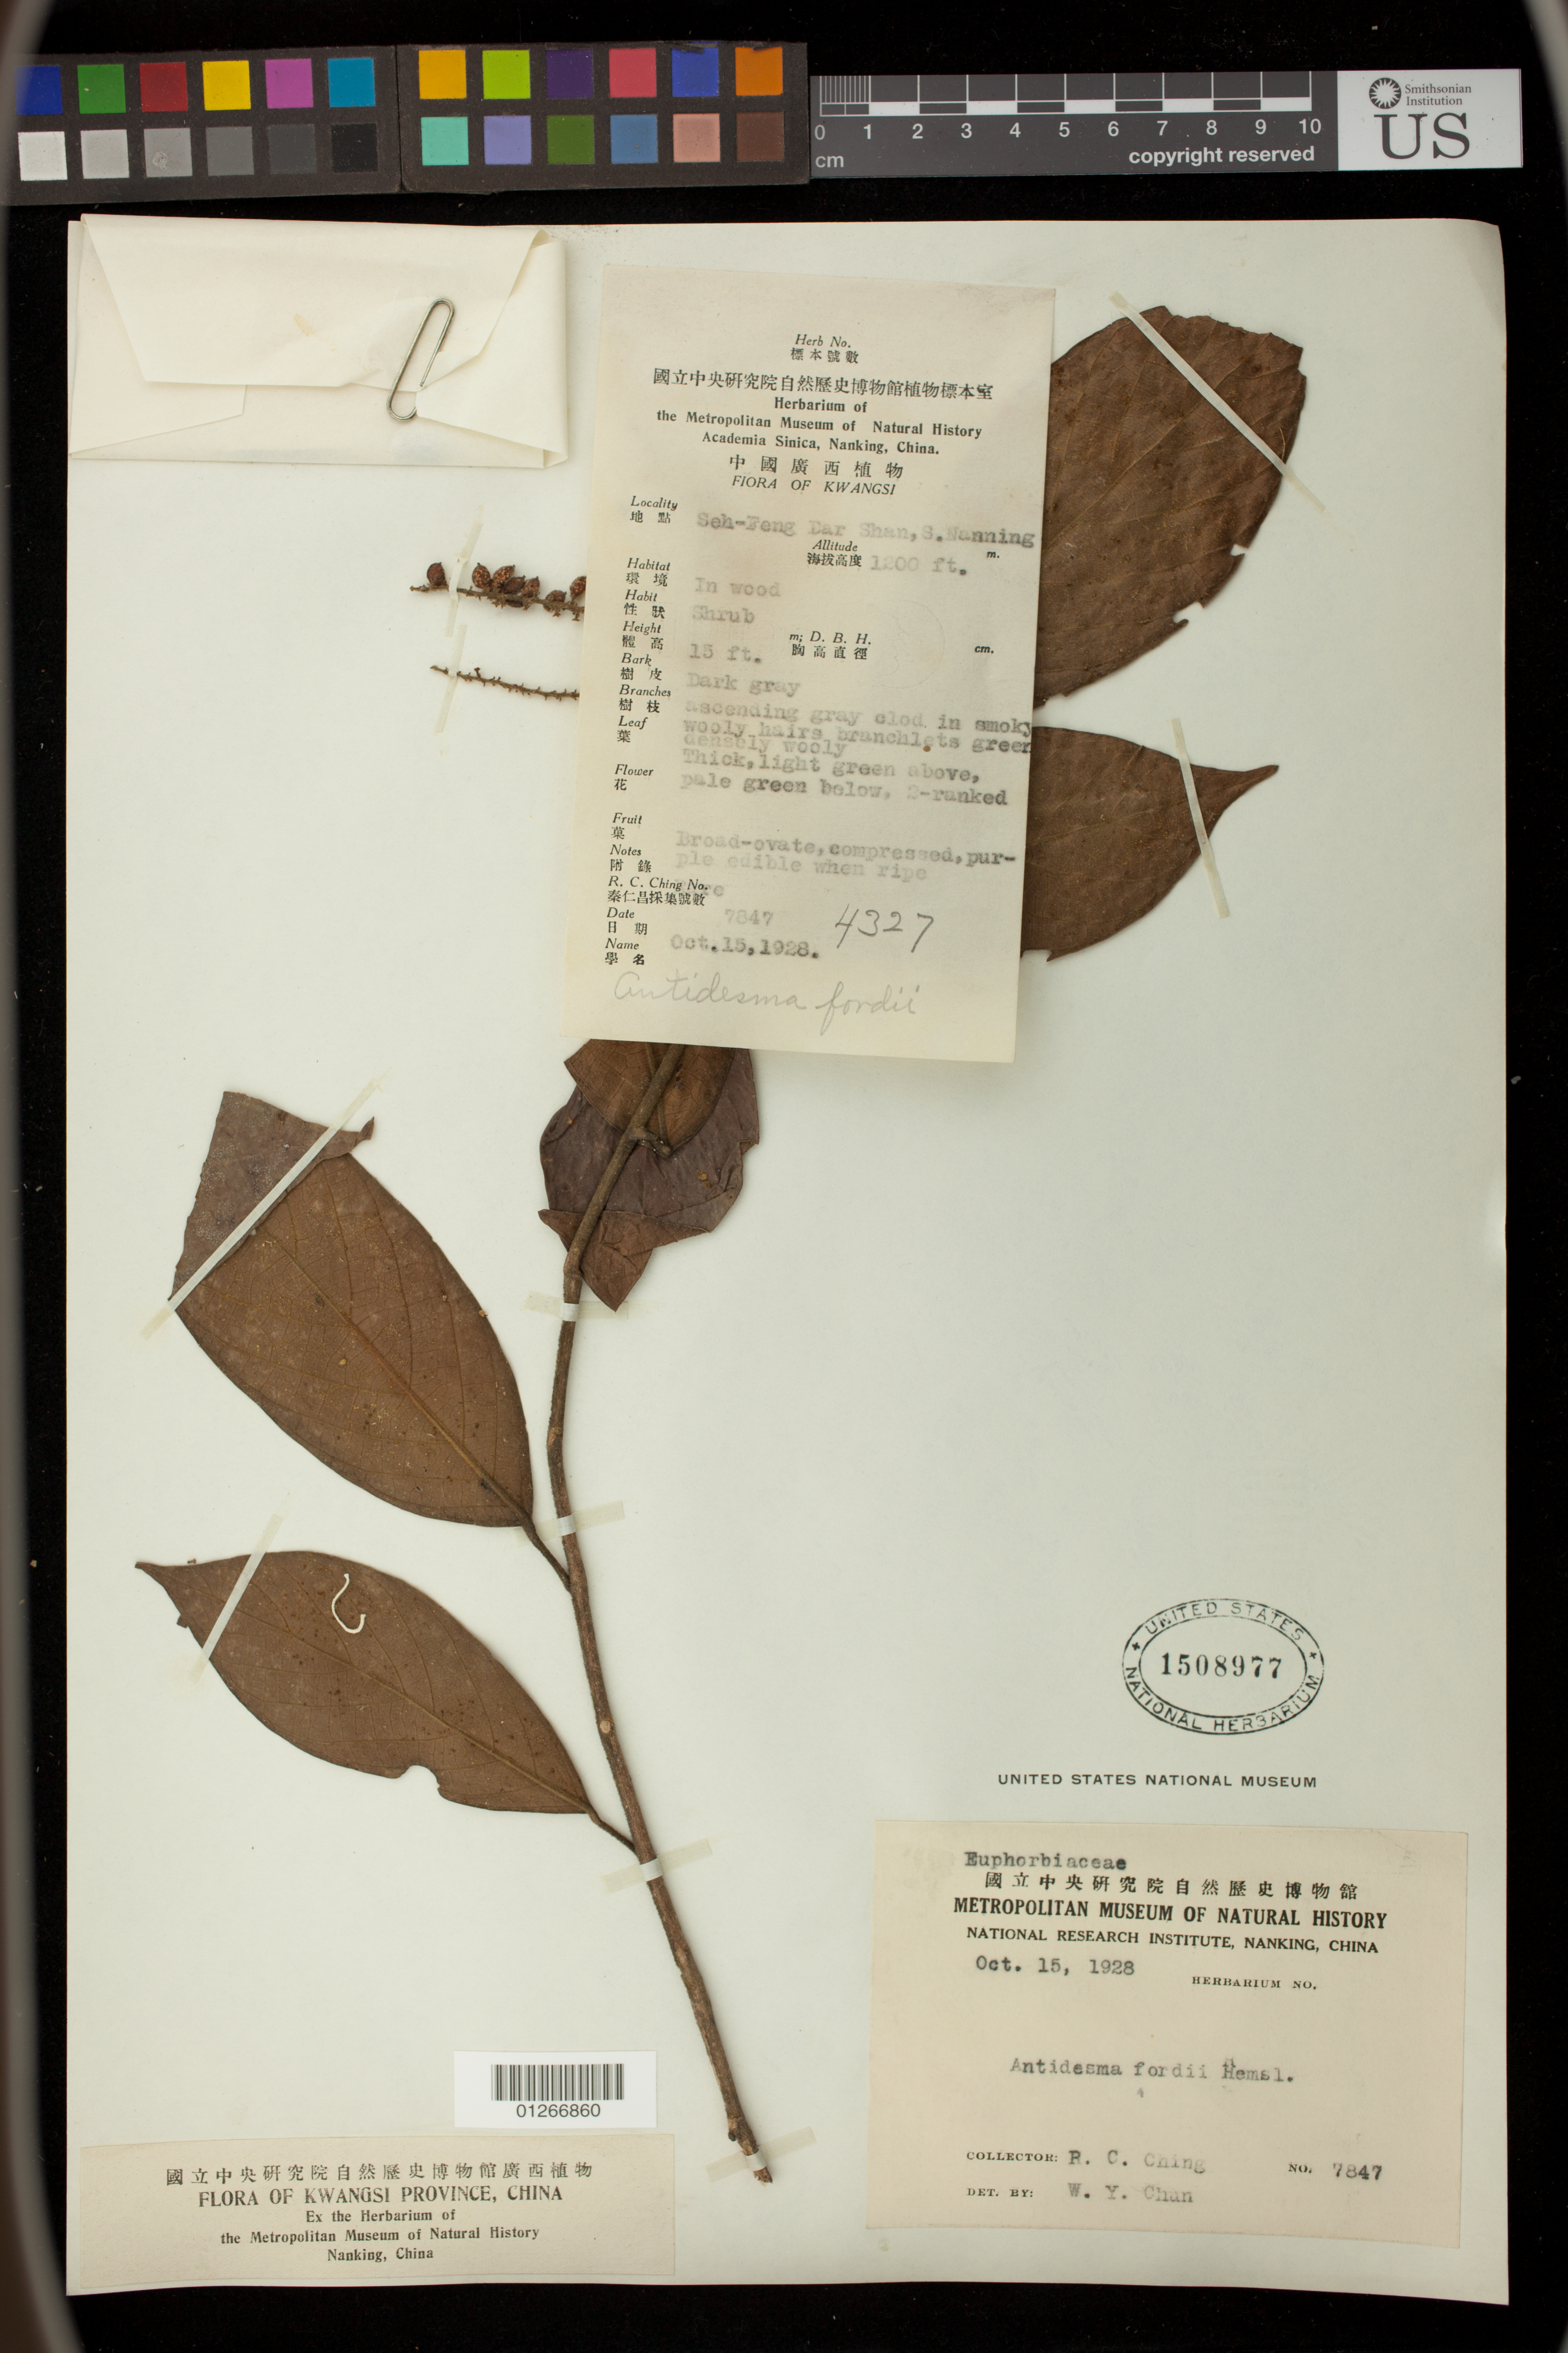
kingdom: Plantae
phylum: Tracheophyta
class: Magnoliopsida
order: Malpighiales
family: Phyllanthaceae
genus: Antidesma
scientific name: Antidesma fordii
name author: Hemsl.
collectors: R. C. Ching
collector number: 7847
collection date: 1928-10-25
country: China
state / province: Guangxi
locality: Seh-Feng Dar Shan, S. Nanning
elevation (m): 366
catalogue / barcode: US 1508977